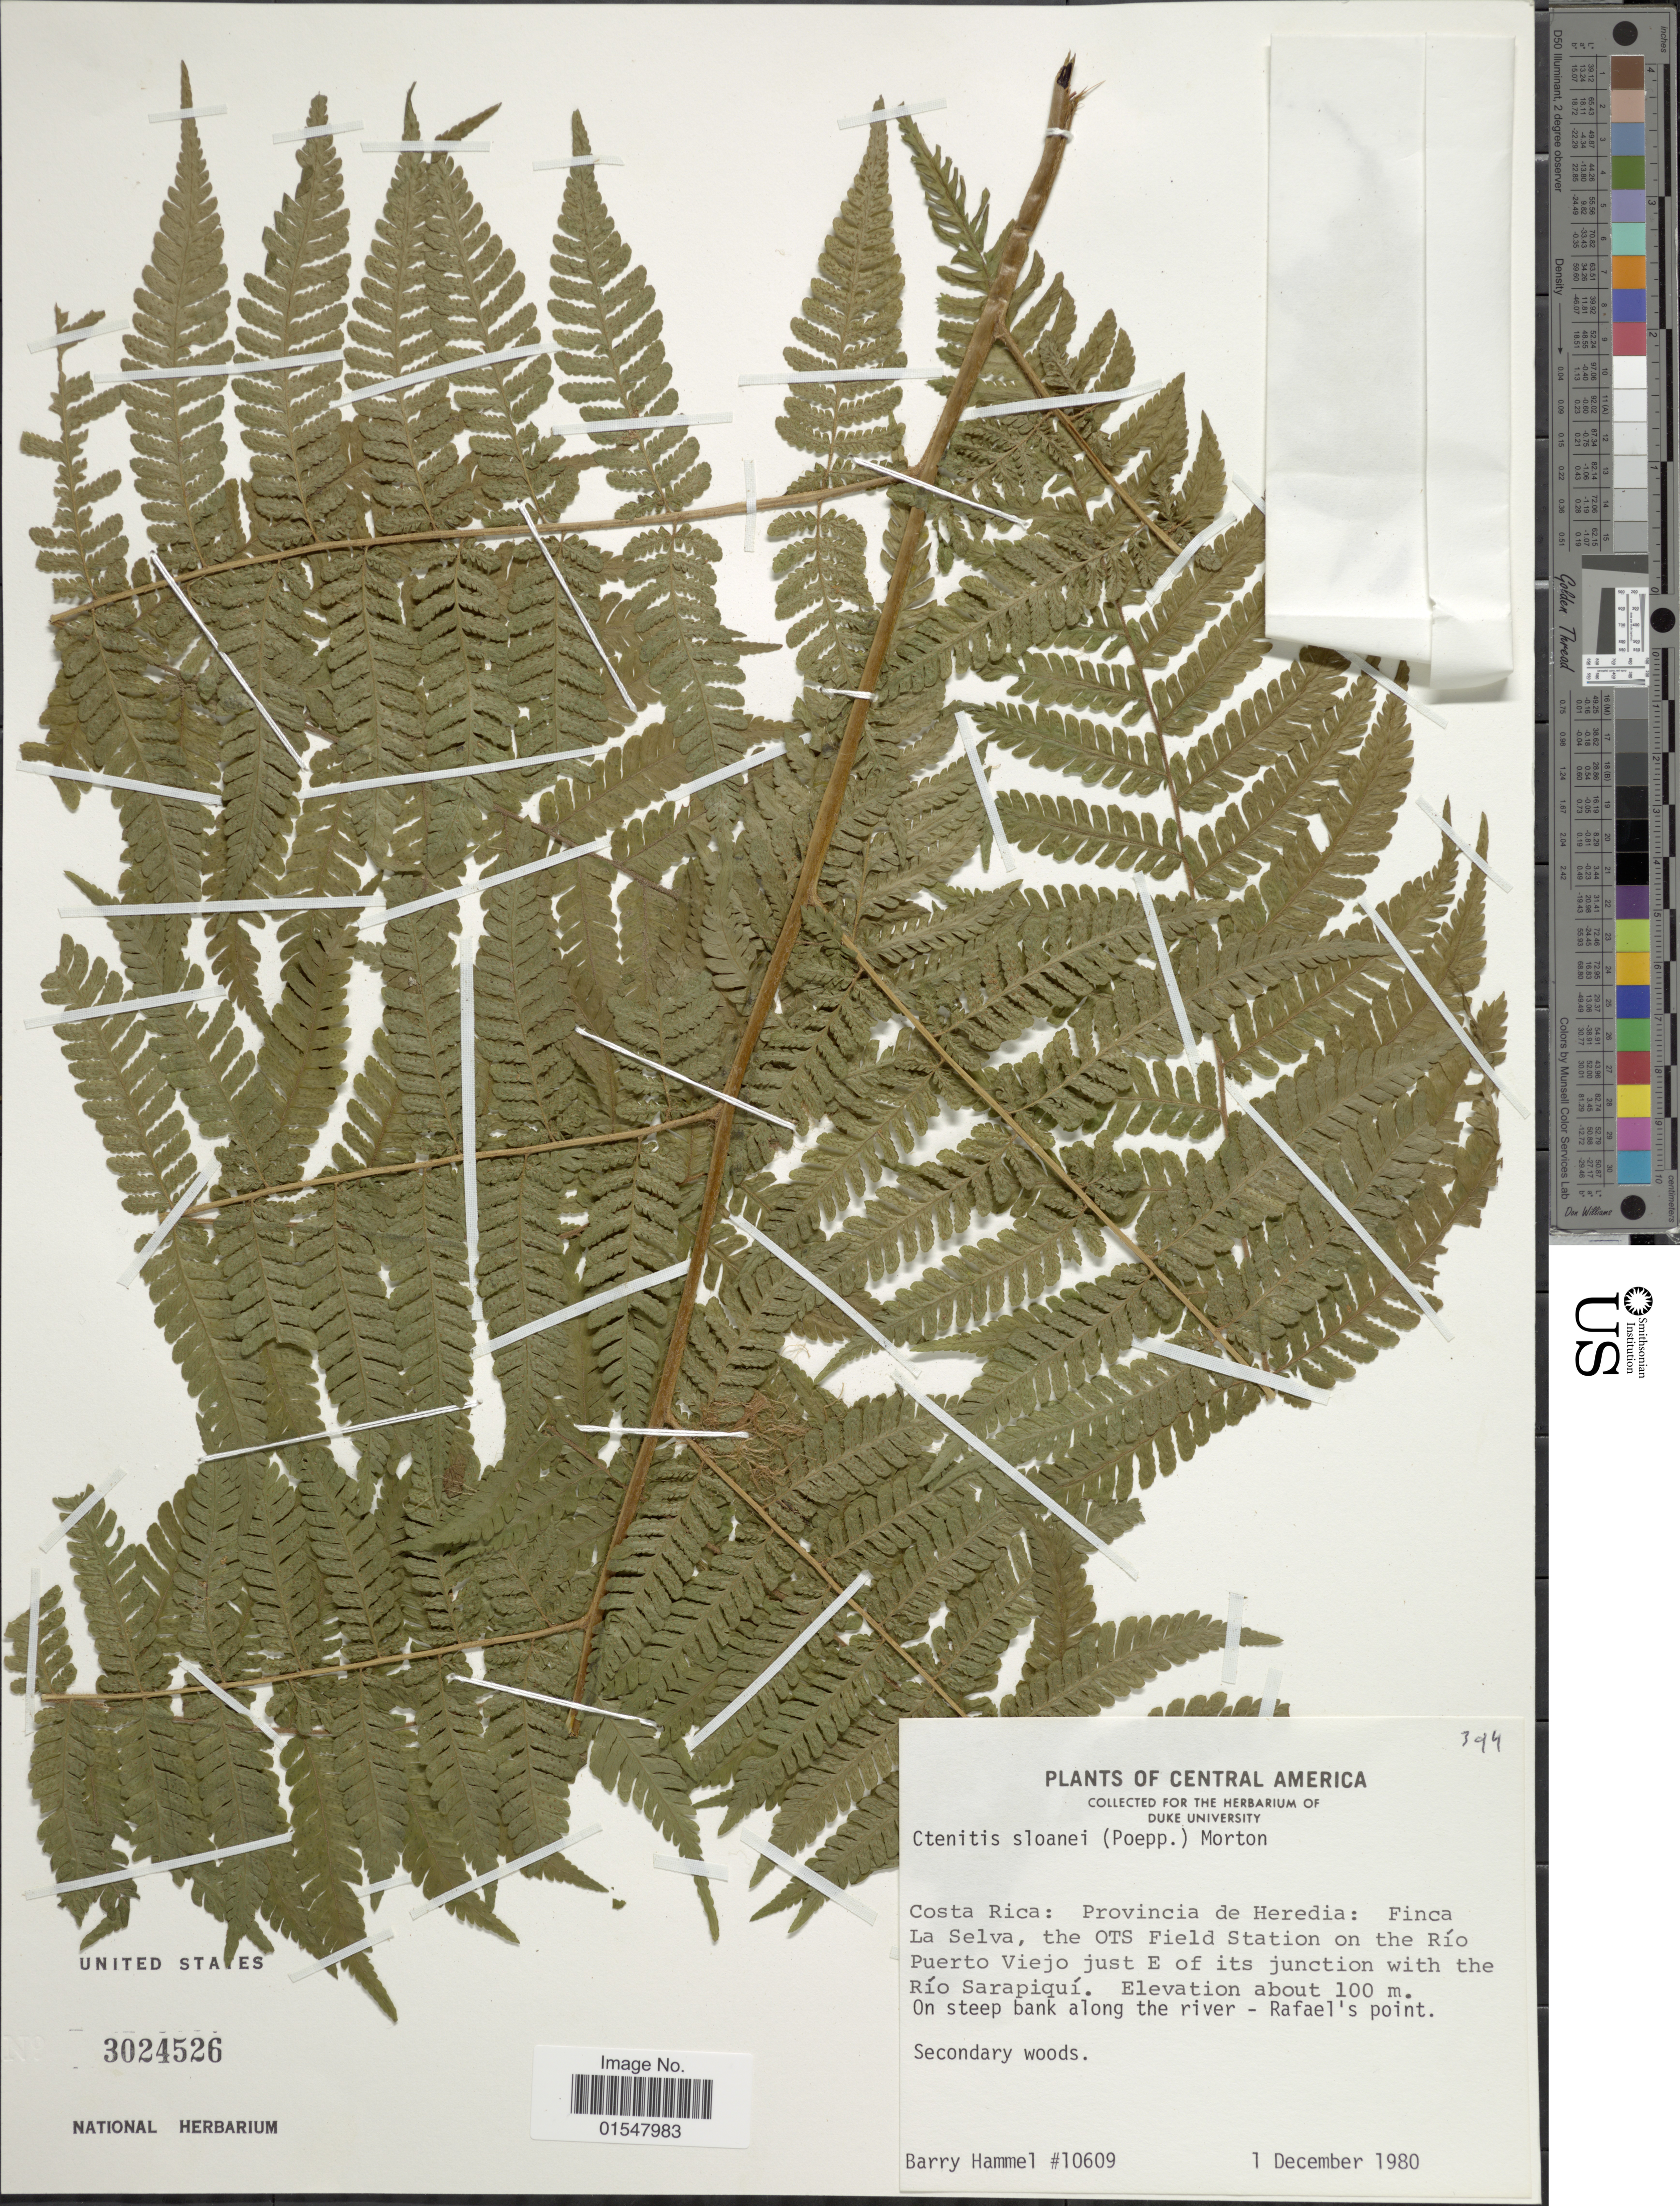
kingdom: Plantae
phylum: Tracheophyta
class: Polypodiopsida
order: Polypodiales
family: Dryopteridaceae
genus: Ctenitis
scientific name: Ctenitis sloanei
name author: (Poepp. ex Spreng.) C.V. Morton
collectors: B. Hammel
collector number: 10609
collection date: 1980-12-01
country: Costa Rica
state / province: Heredia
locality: Central America, Finca La Selva, the OTS Field Station on the Río Puerto Viejo just E of its junction with the Río Sarapiquí, on steep bank along the river - Rafael's point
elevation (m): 100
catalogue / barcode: US 3024526